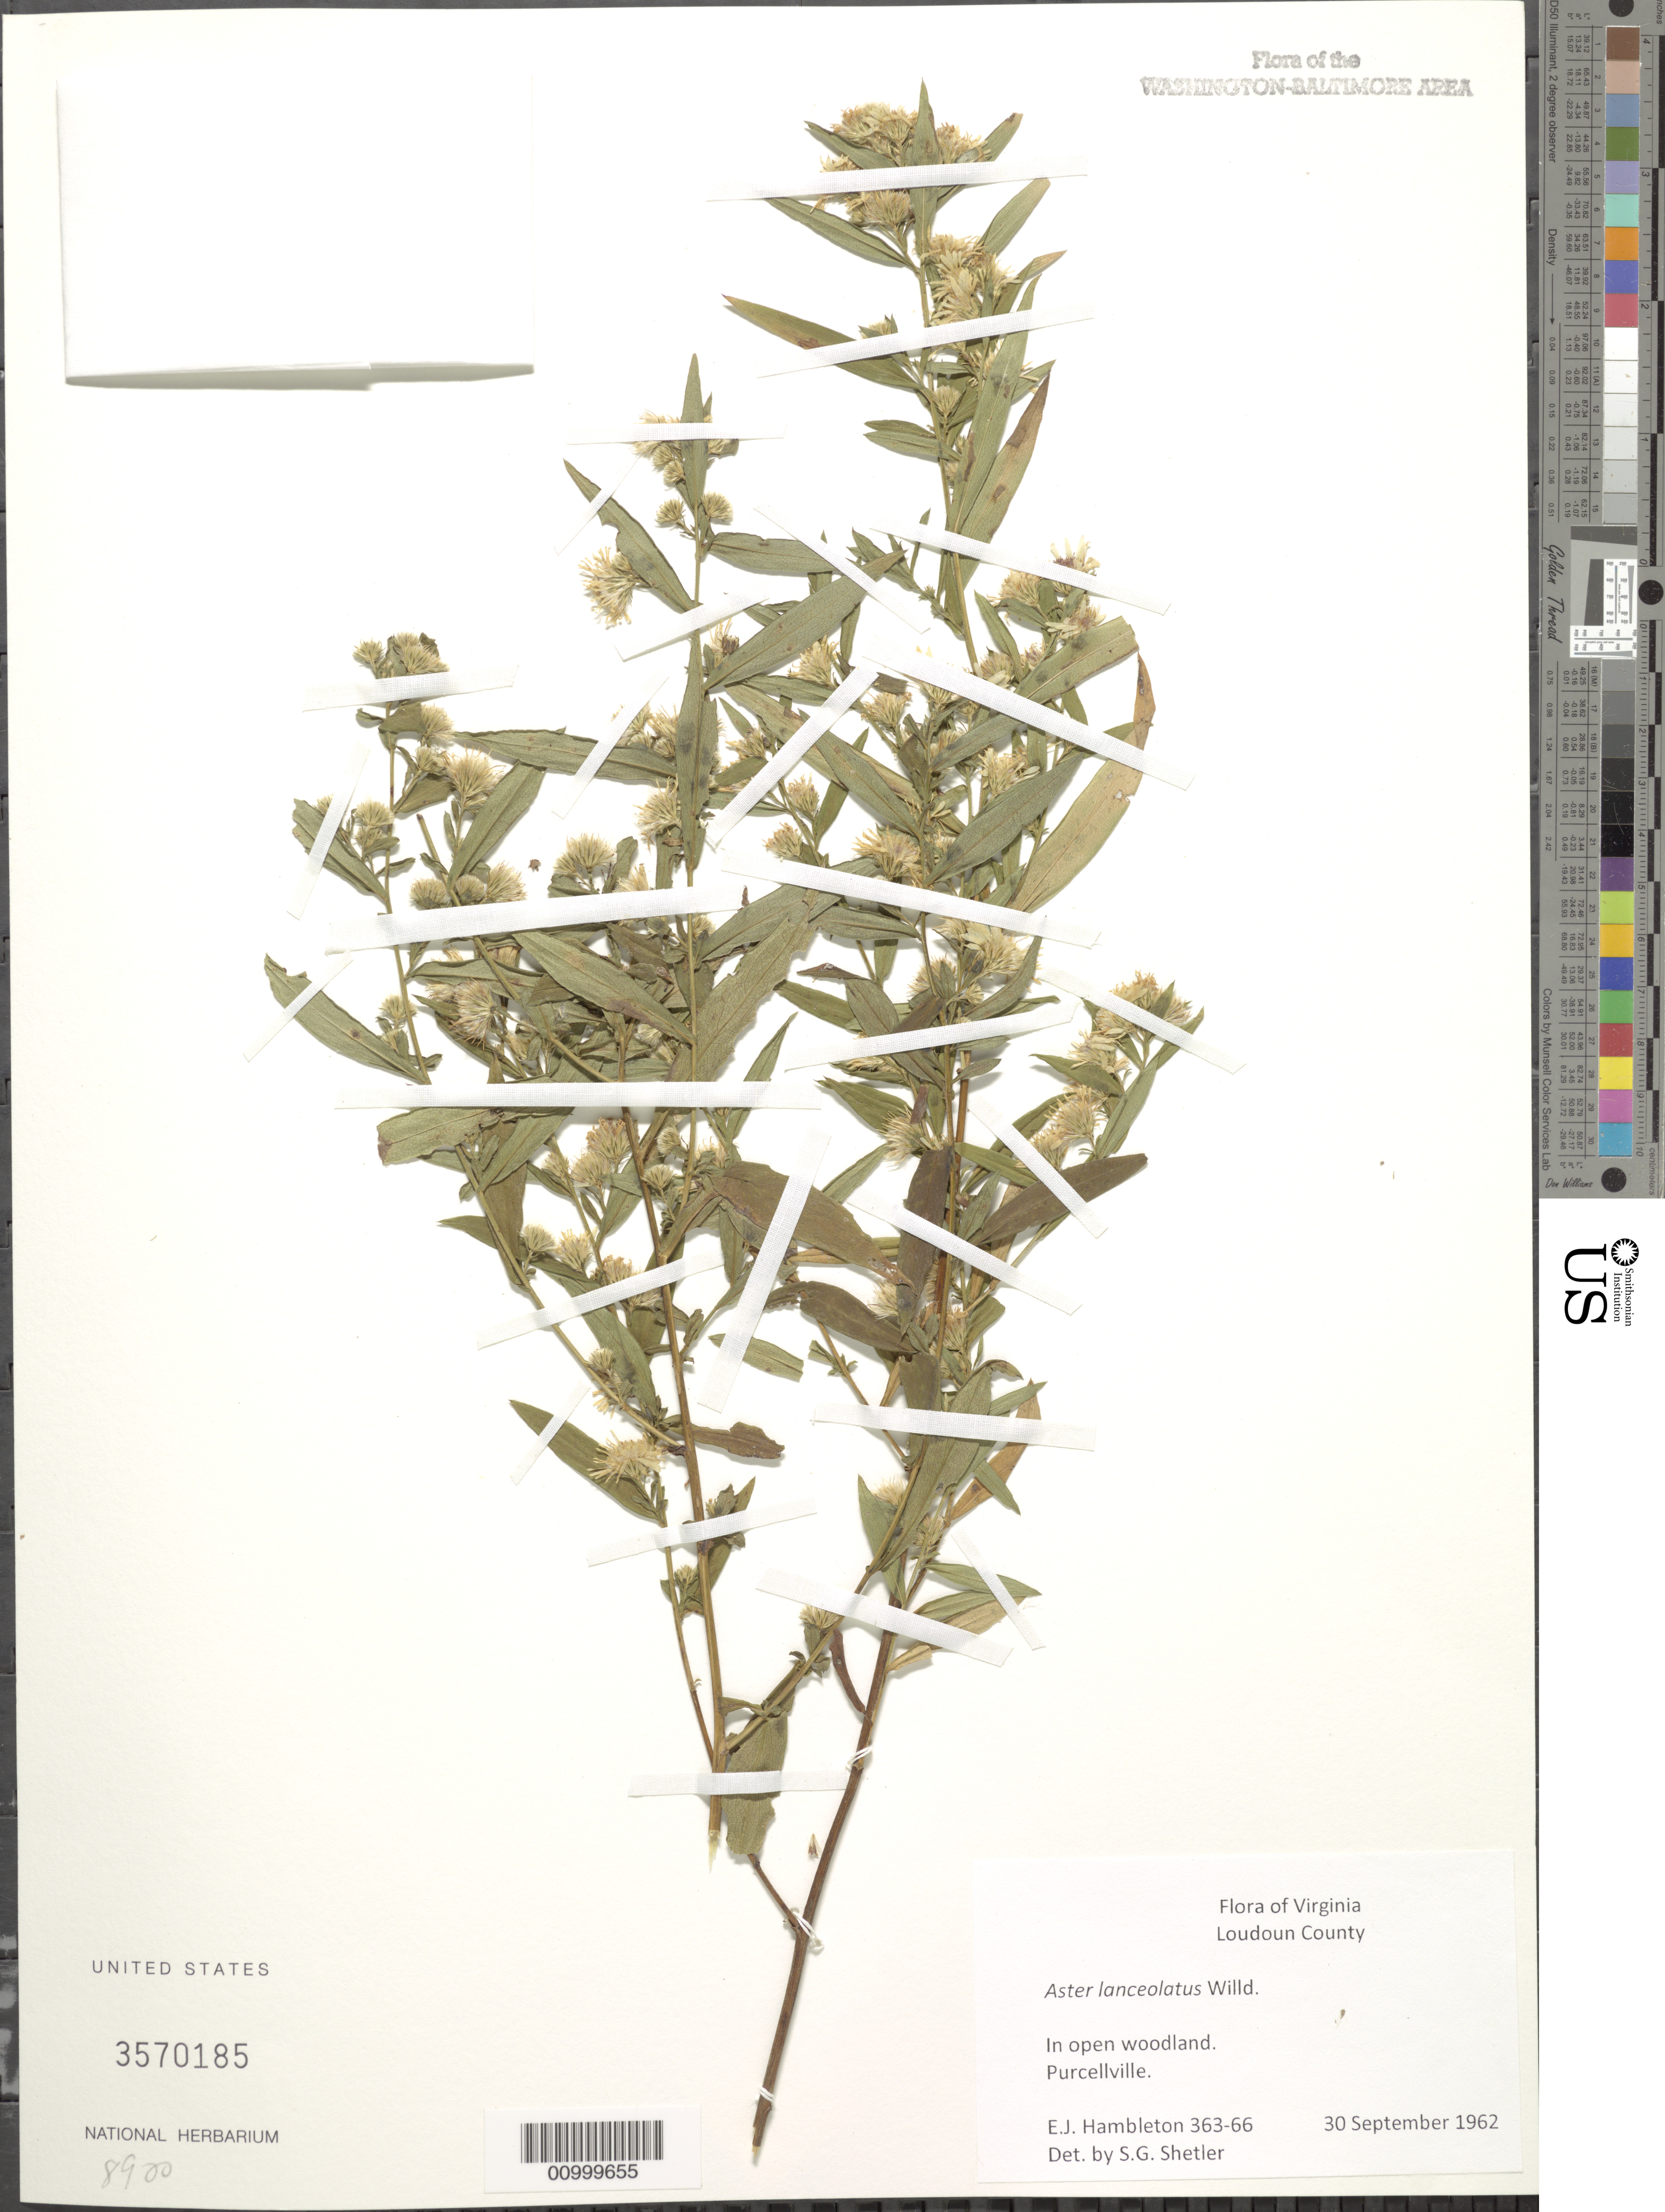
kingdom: Plantae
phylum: Tracheophyta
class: Magnoliopsida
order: Asterales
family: Asteraceae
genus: Symphyotrichum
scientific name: Symphyotrichum lanceolatum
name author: (Willd.) G.L. Nesom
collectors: E. Hambleton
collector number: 363-66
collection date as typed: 30 September 1962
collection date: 1962-09-30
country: United States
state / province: Virginia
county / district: Loudoun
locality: Purcellville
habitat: In open woodland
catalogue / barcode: US 3570185